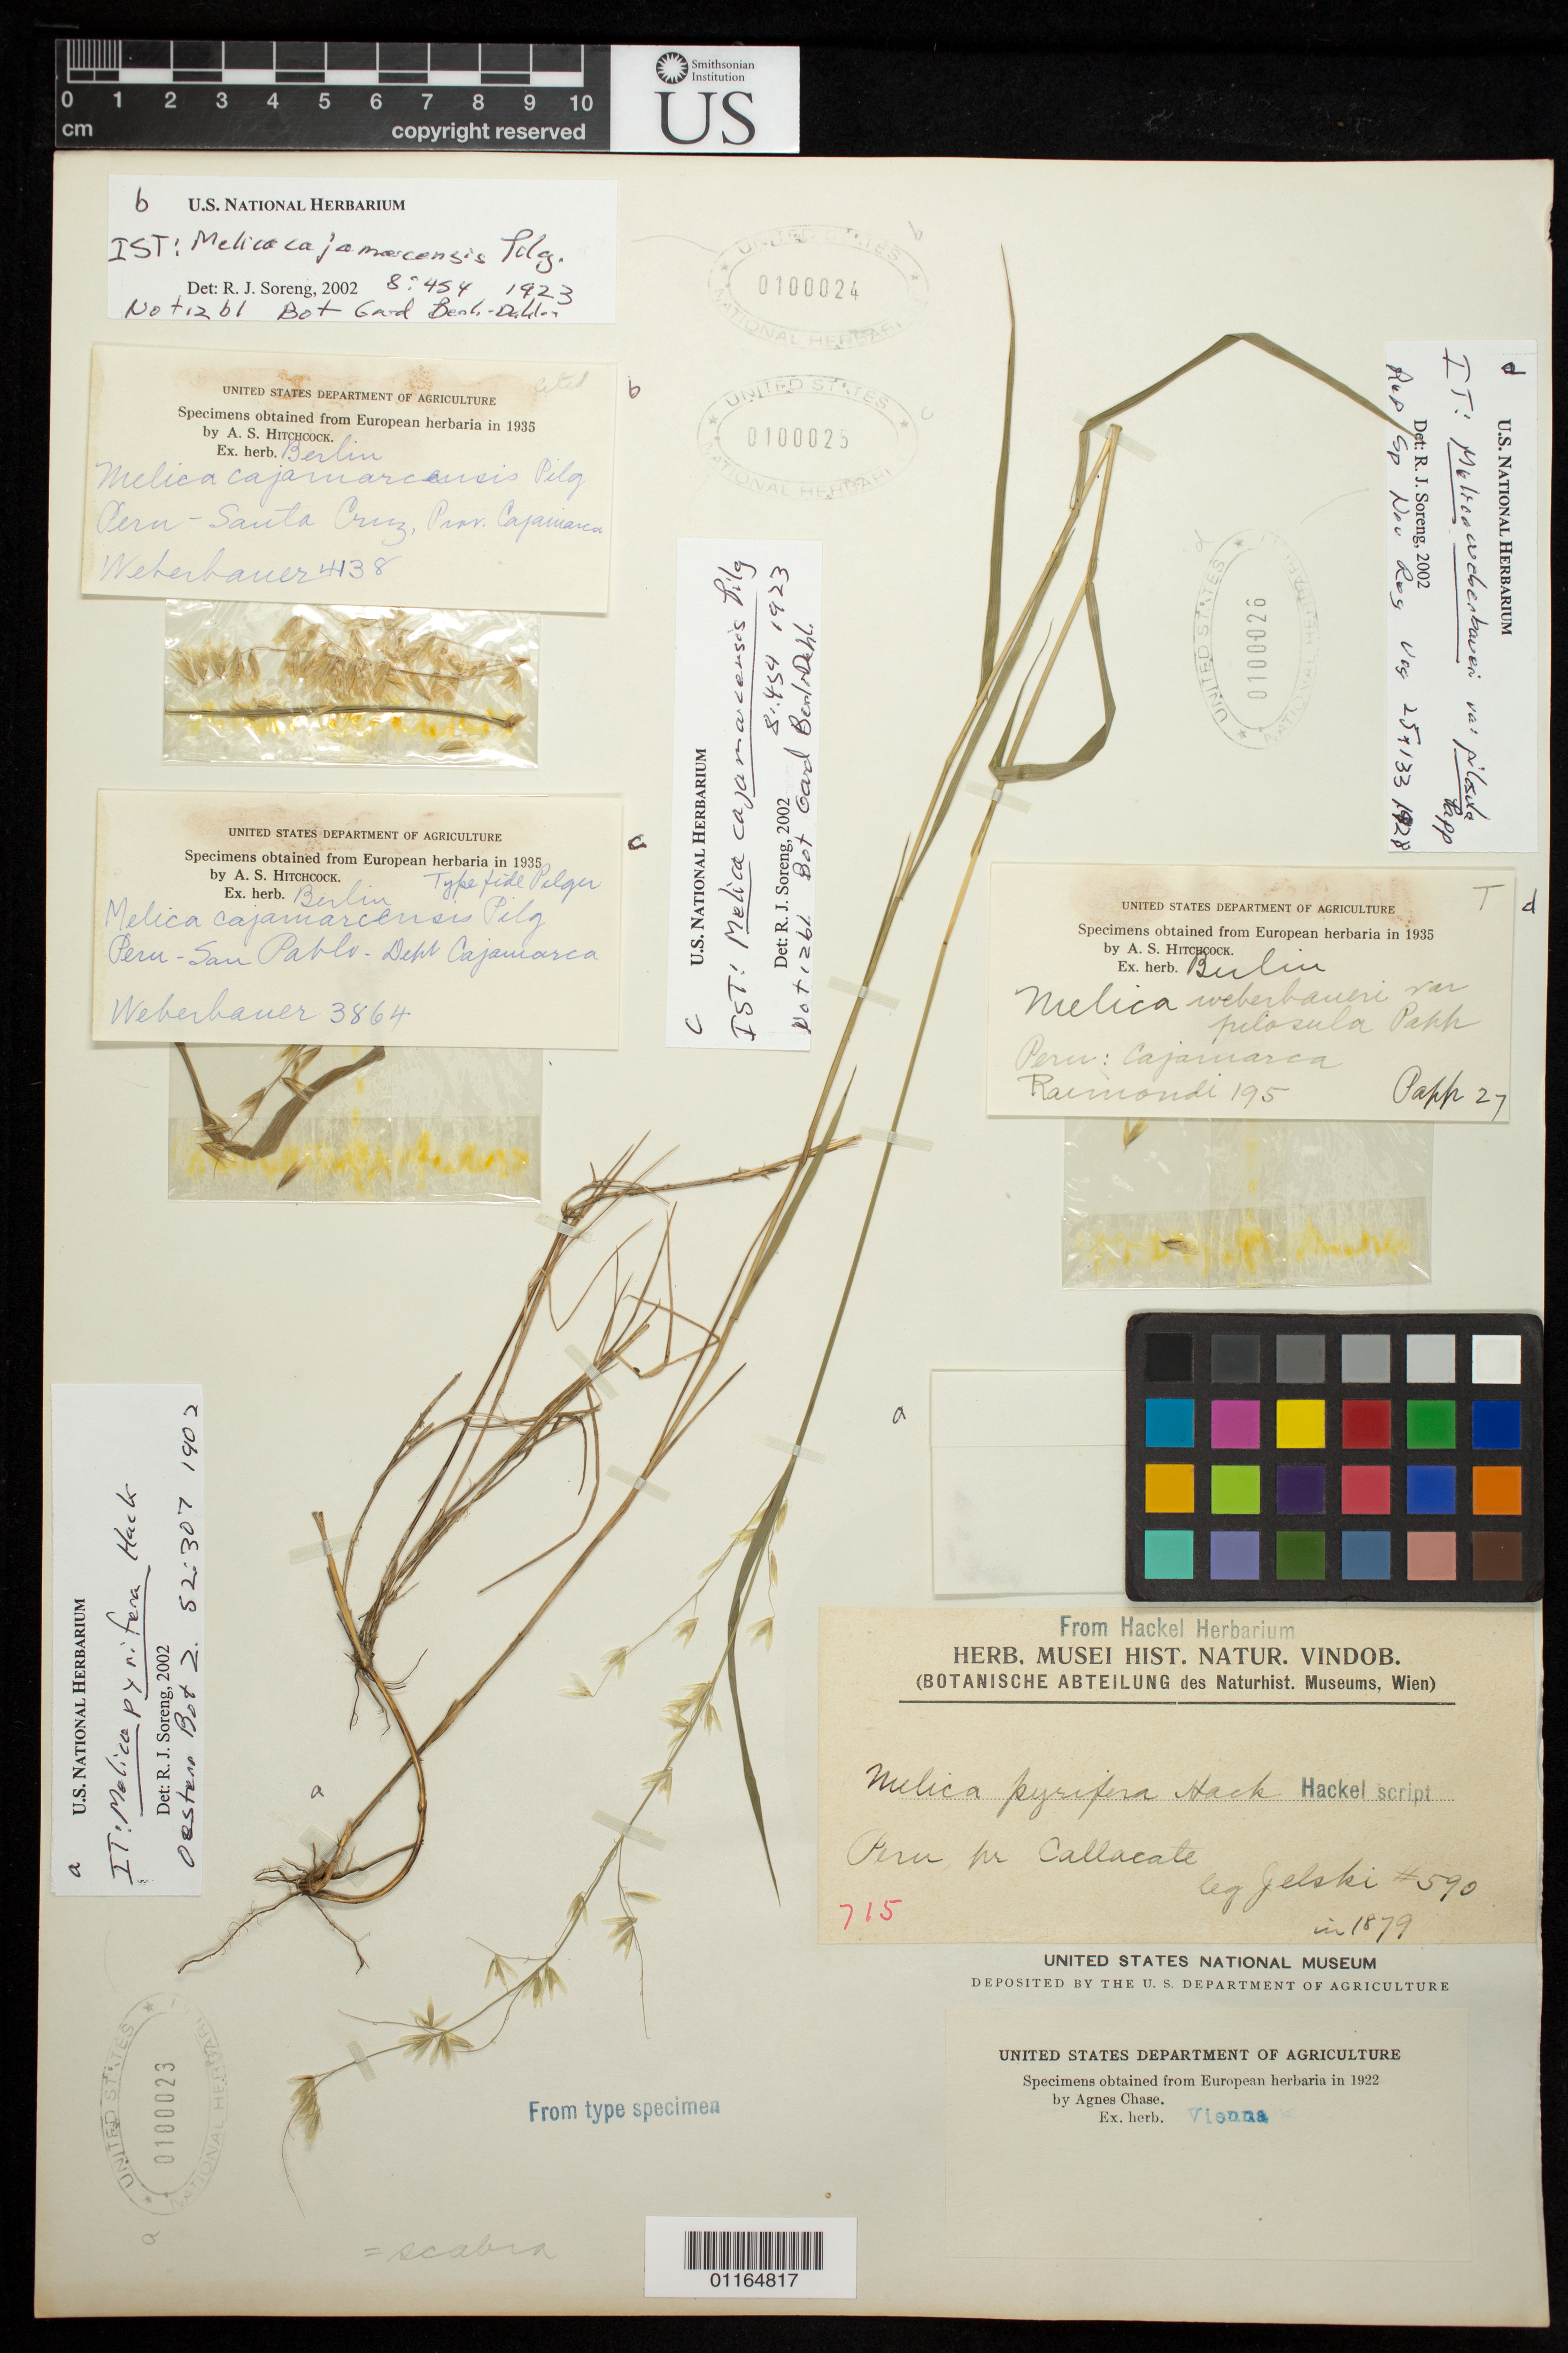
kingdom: Plantae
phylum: Tracheophyta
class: Liliopsida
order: Poales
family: Poaceae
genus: Melica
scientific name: Melica pyrifera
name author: Hack.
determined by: Soreng, Robert J., Research Associate (BOT), Smithsonian Institution - National Museum of Natural History (UNITED STATES)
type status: Isotype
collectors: C. von Jelski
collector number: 590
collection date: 1879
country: Peru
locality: Pr. Callacate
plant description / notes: Fragment and fragmentary materials of type specimen ex herb. Hackel (Vienna); other types are mounted on same sheet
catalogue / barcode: US 100023